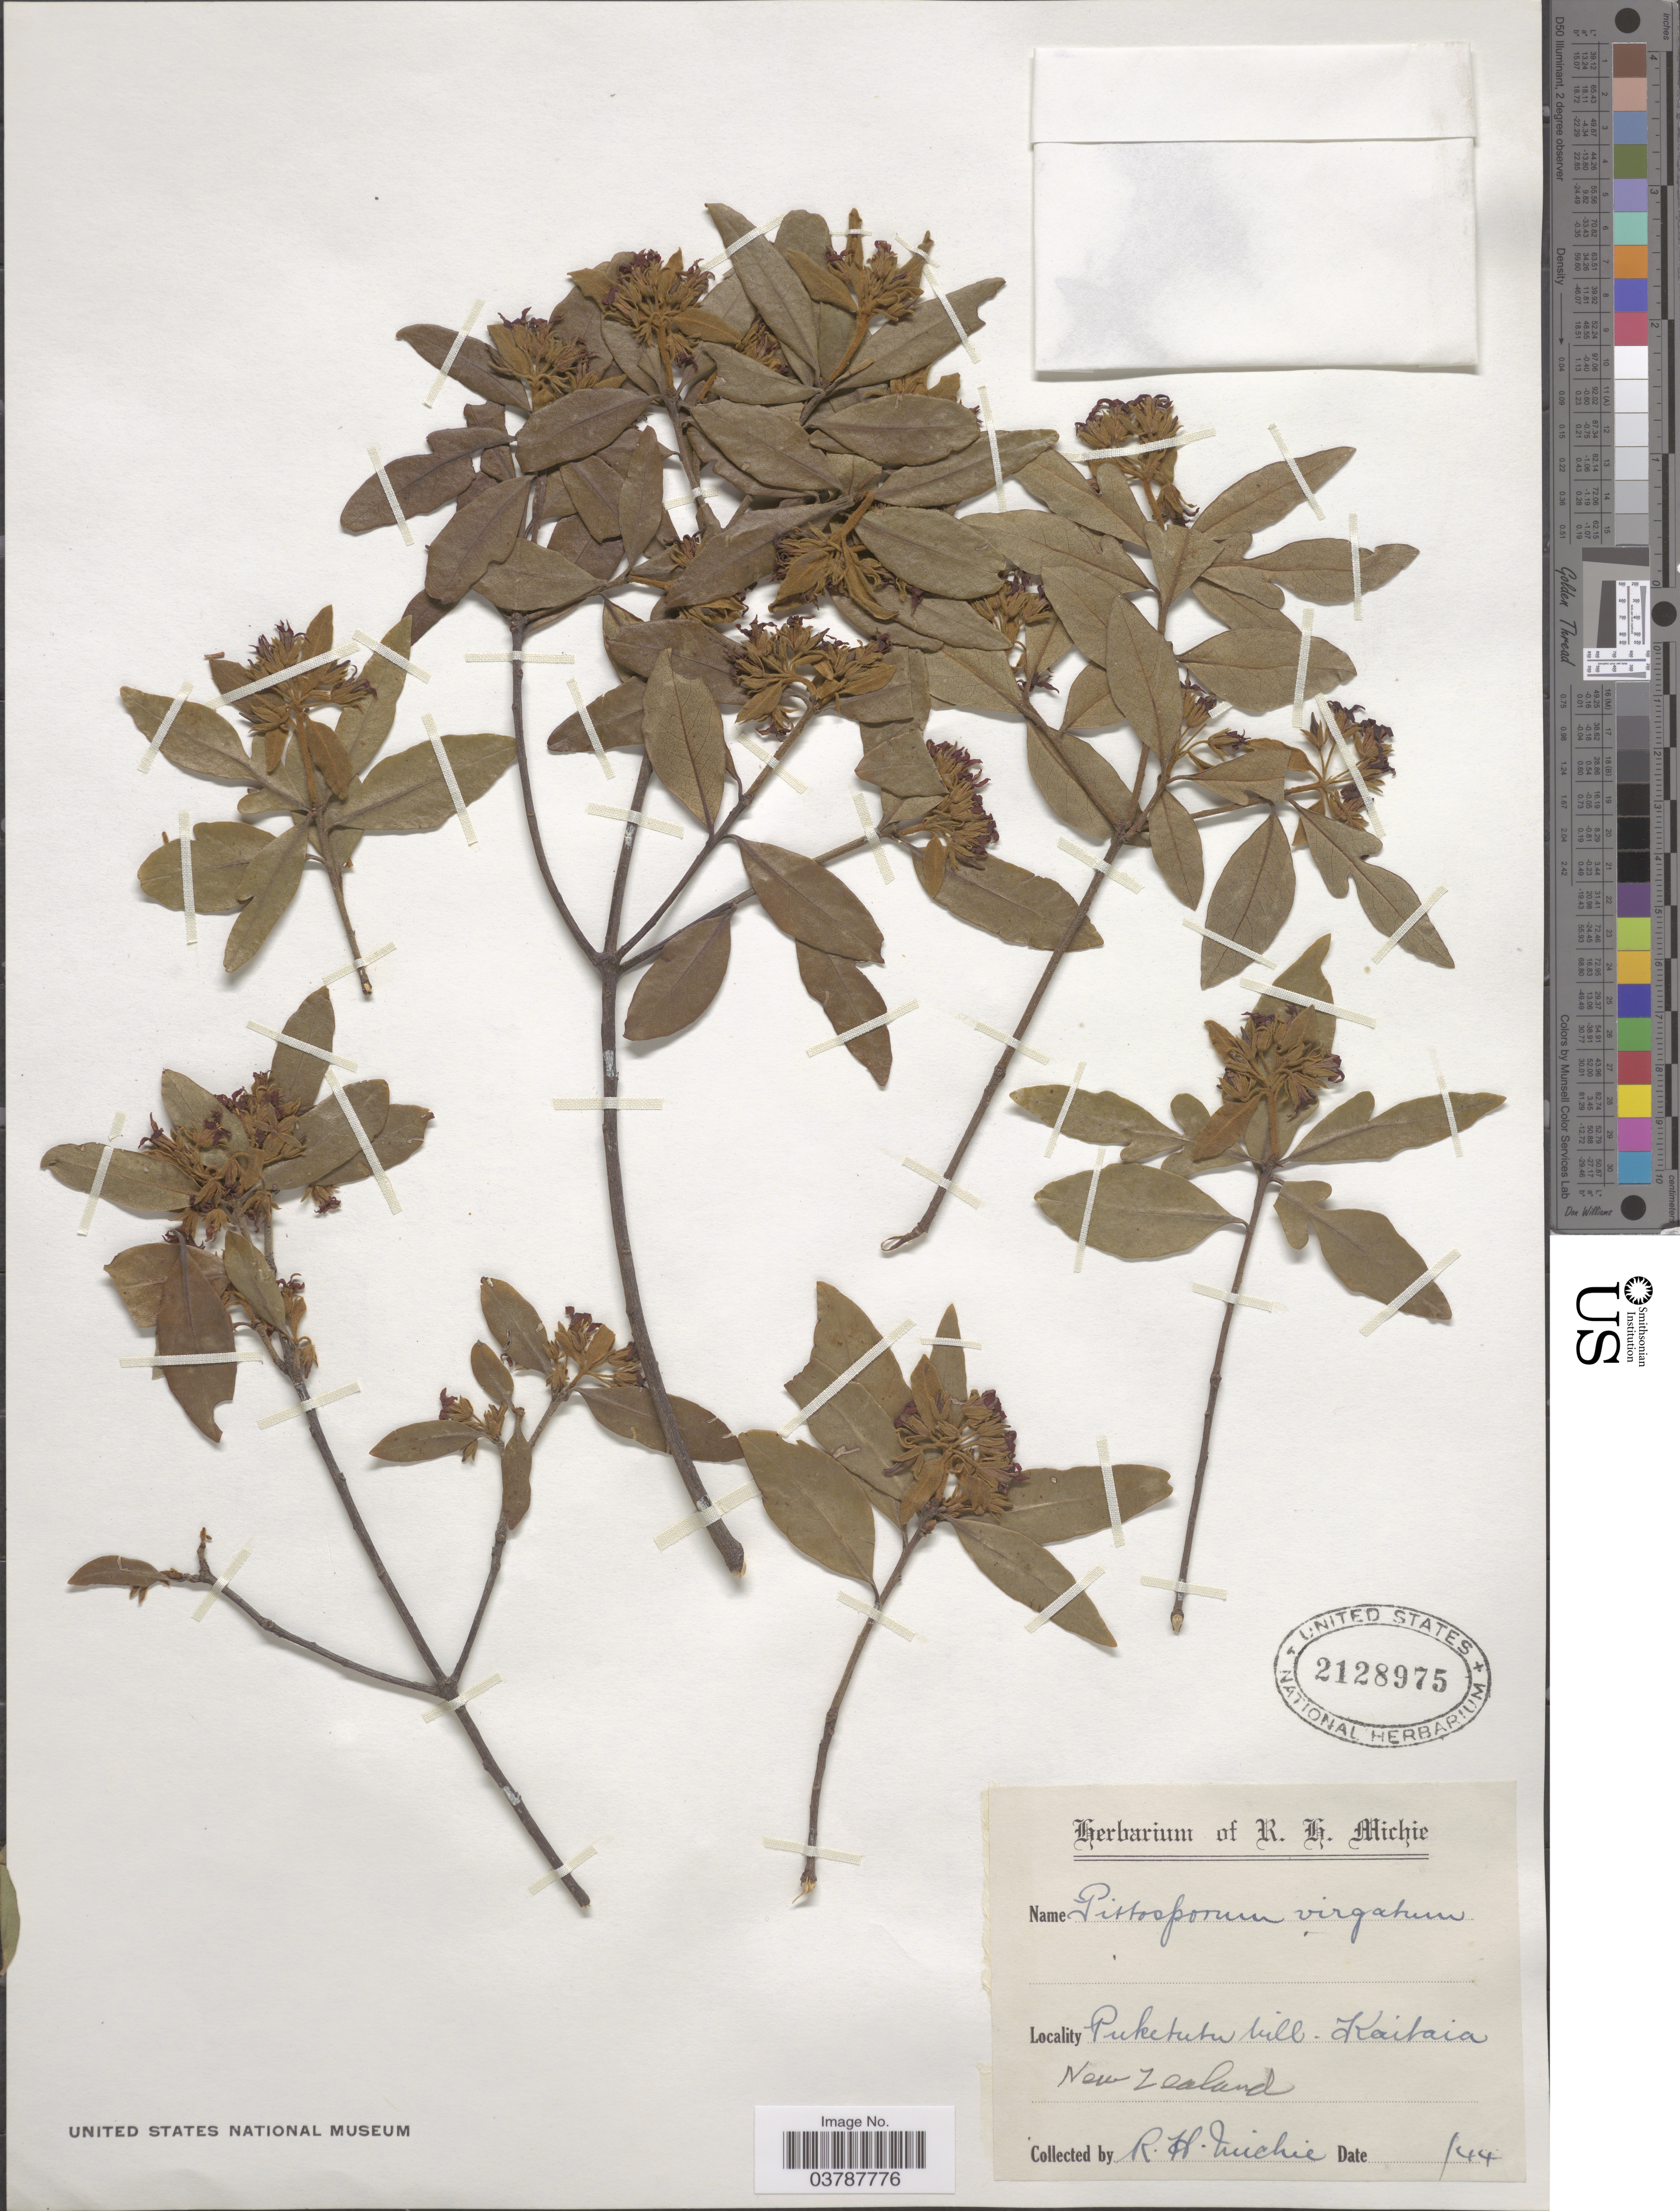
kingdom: Plantae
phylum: Tracheophyta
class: Magnoliopsida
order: Apiales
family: Pittosporaceae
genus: Pittosporum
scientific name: Pittosporum virgatum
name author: Kirk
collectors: R. Michie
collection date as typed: Transcribed d/m/y: //44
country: New Zealand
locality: Puketutu hill, Kaitaia.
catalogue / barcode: US 2128975